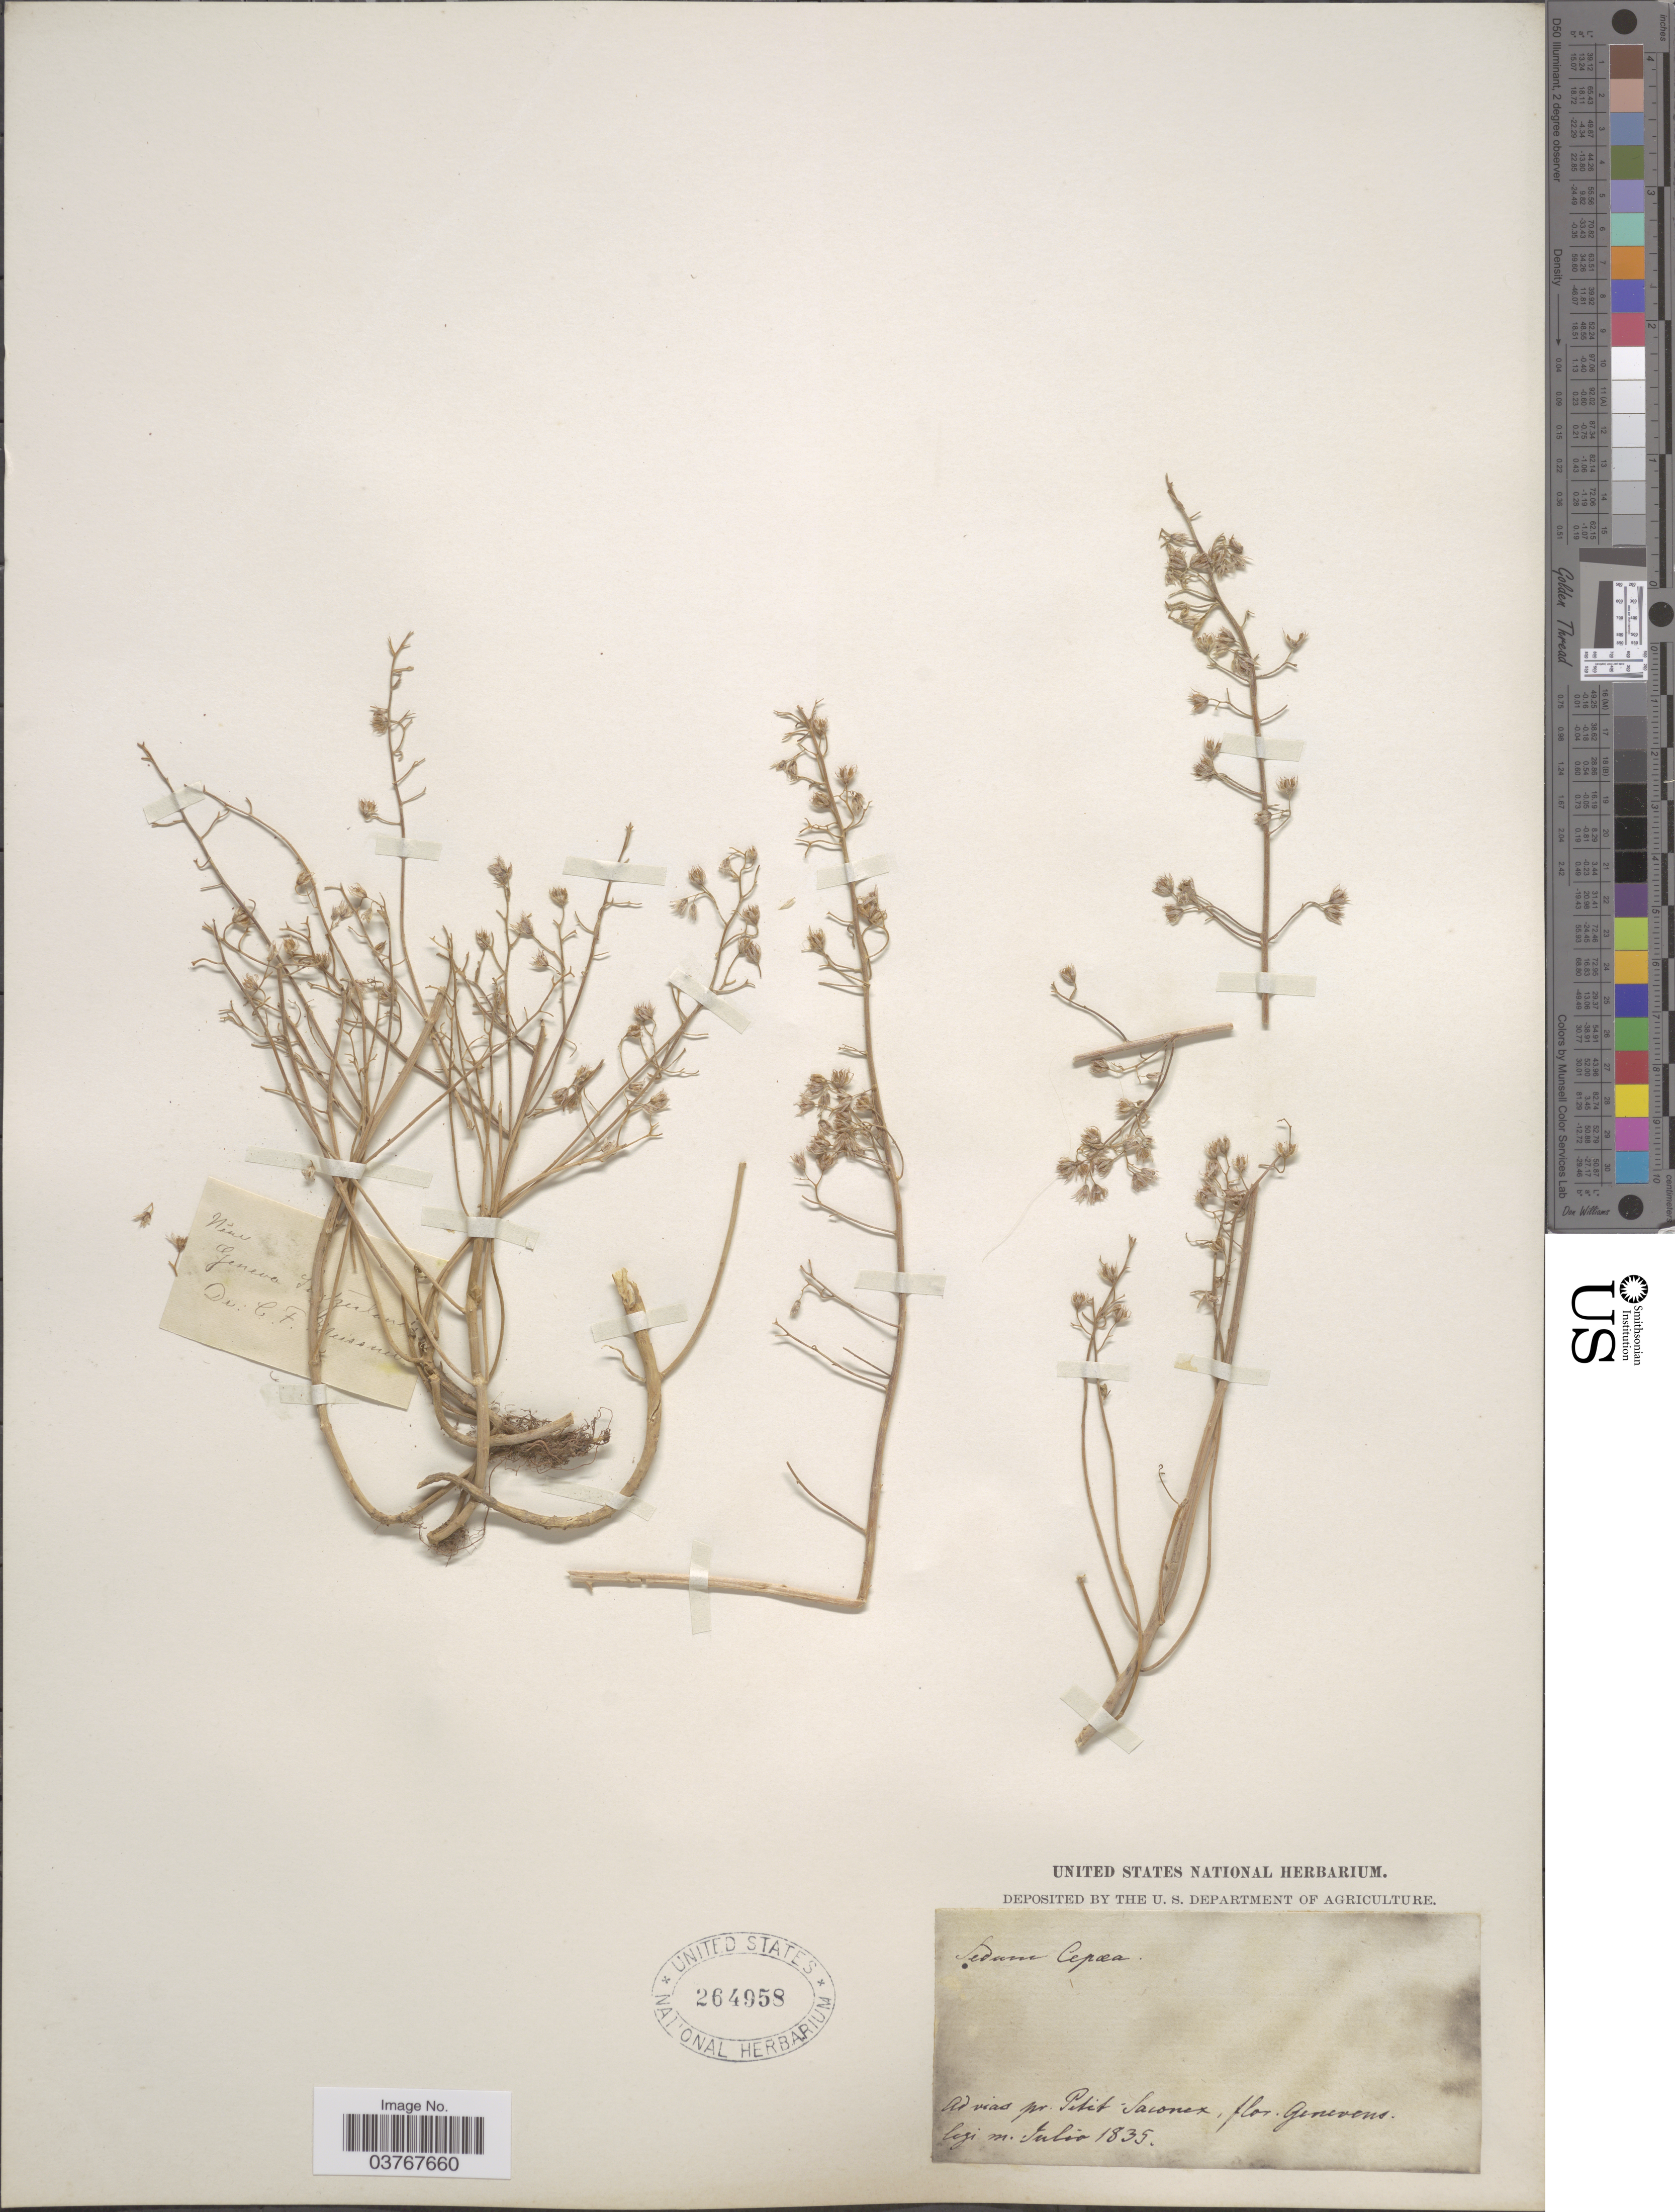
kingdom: Plantae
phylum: Tracheophyta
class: Magnoliopsida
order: Saxifragales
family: Crassulaceae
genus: Sedum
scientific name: Sedum cepaea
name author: L.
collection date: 1835-07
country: Switzerland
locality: Ad vias pr. Petit Saconex, Genevens.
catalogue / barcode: US 264958